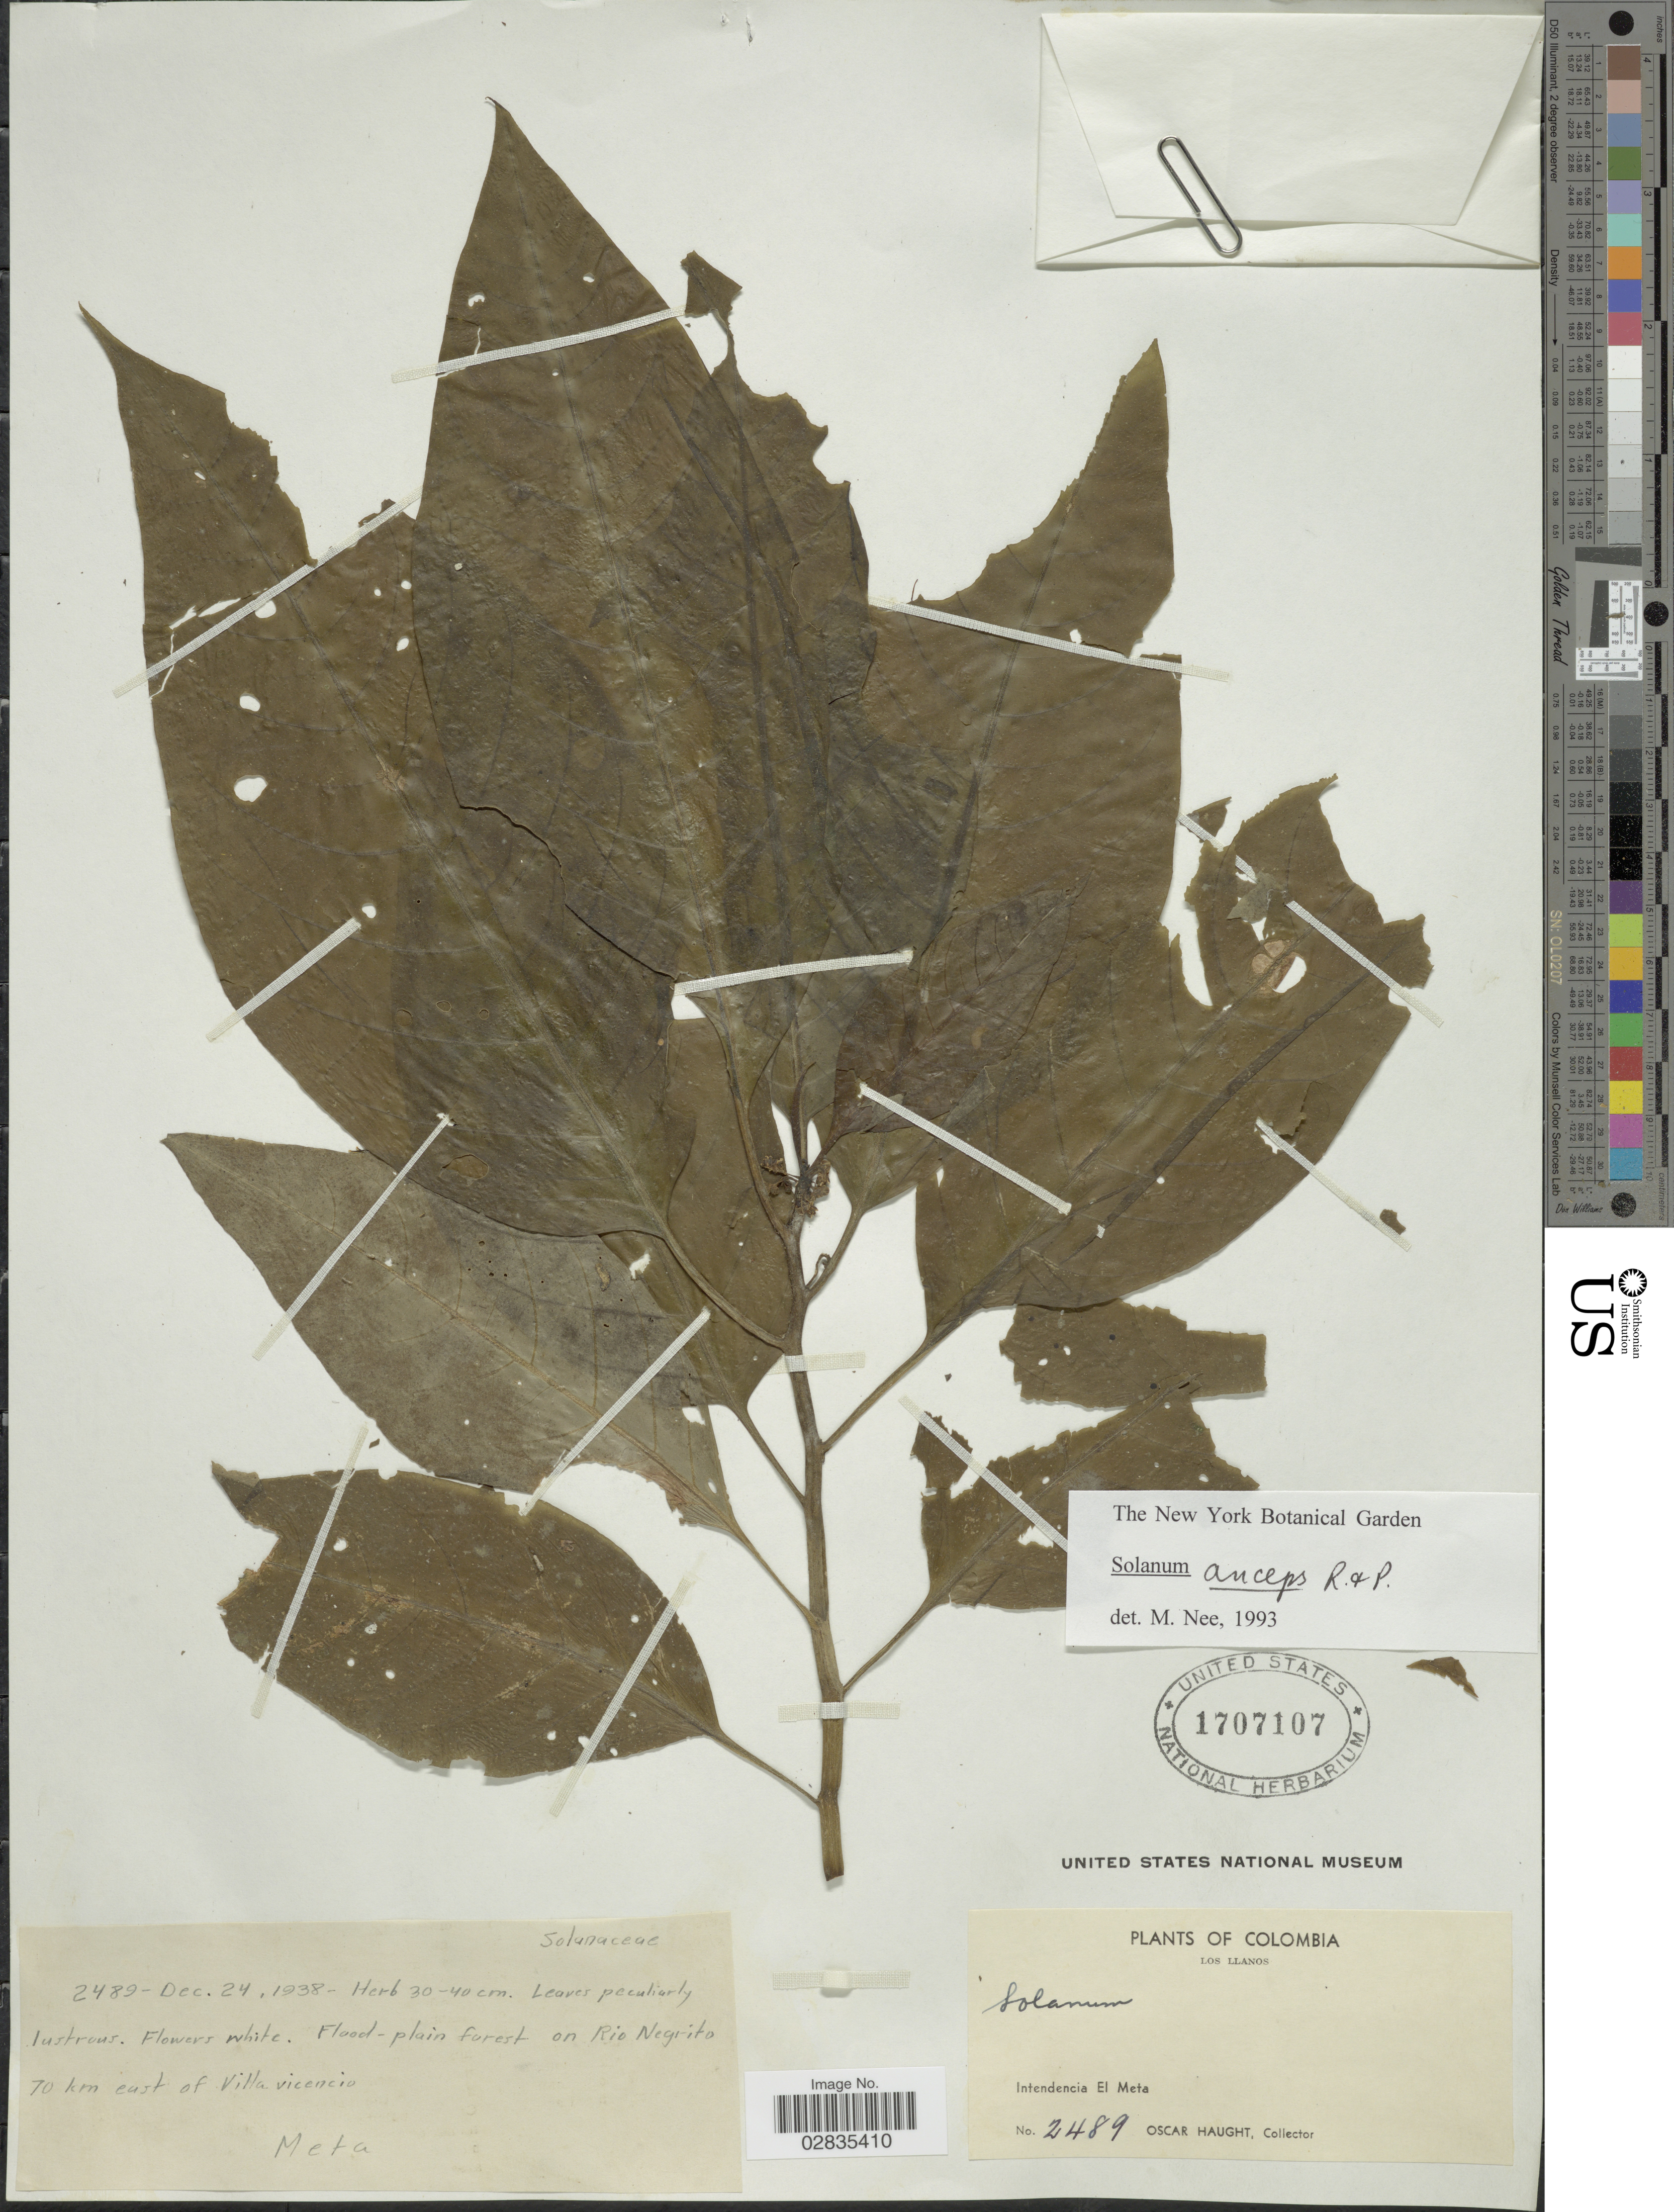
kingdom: Plantae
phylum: Tracheophyta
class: Magnoliopsida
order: Solanales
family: Solanaceae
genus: Solanum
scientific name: Solanum anceps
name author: Ruiz & Pav.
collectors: O. Haught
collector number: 2489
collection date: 1938-12-24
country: Colombia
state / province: Meta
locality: Rio Negrito 70 km east of Villa vicencio. Los Llanos. Intendencia El Meta.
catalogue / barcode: US 1707107